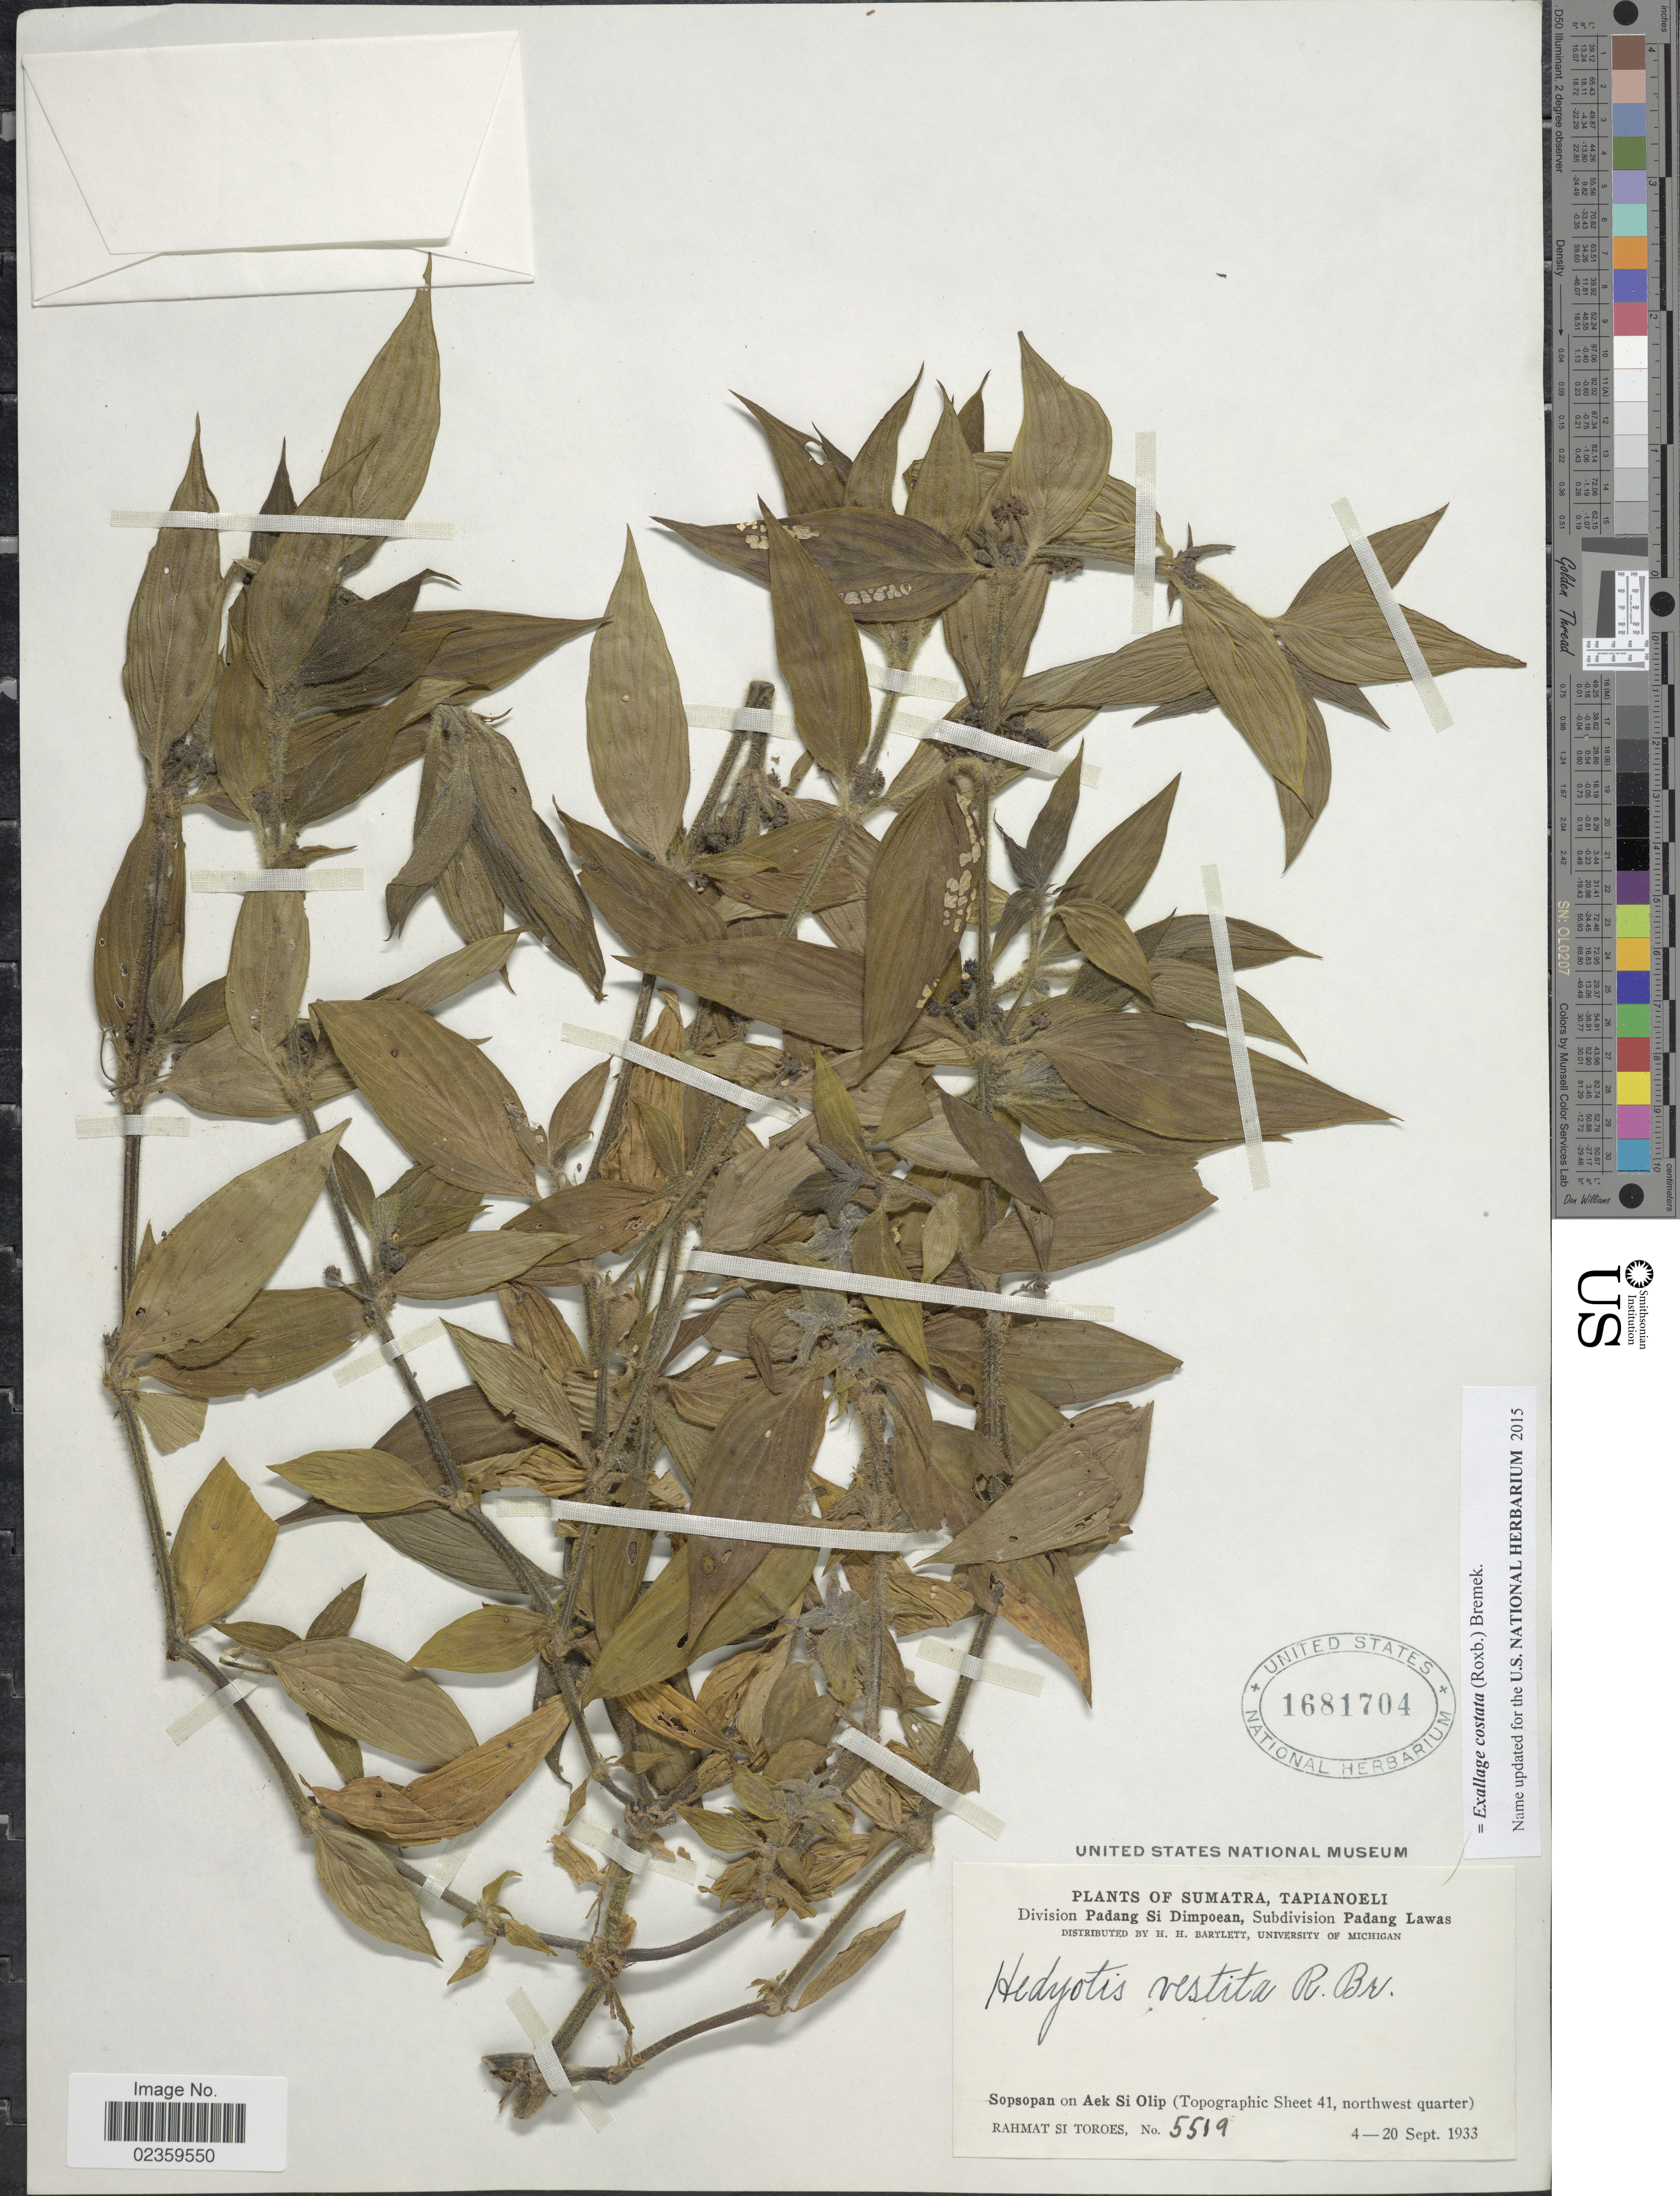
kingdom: Plantae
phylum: Tracheophyta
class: Magnoliopsida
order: Gentianales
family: Rubiaceae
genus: Exallage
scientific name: Exallage costata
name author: (Roxb.) Bremek.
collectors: Rahmat Si Boeea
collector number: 5519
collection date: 1933-09-04/1933-09-20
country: Indonesia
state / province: Sumatra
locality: Sumatra, Tapianoeli. Division Padang Si Dimpoean, Subdivision Padang Lawas. Sopsopan on Aek Si Olip (Topographic Sheet 41, northwest quarter)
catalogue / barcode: US 1681704